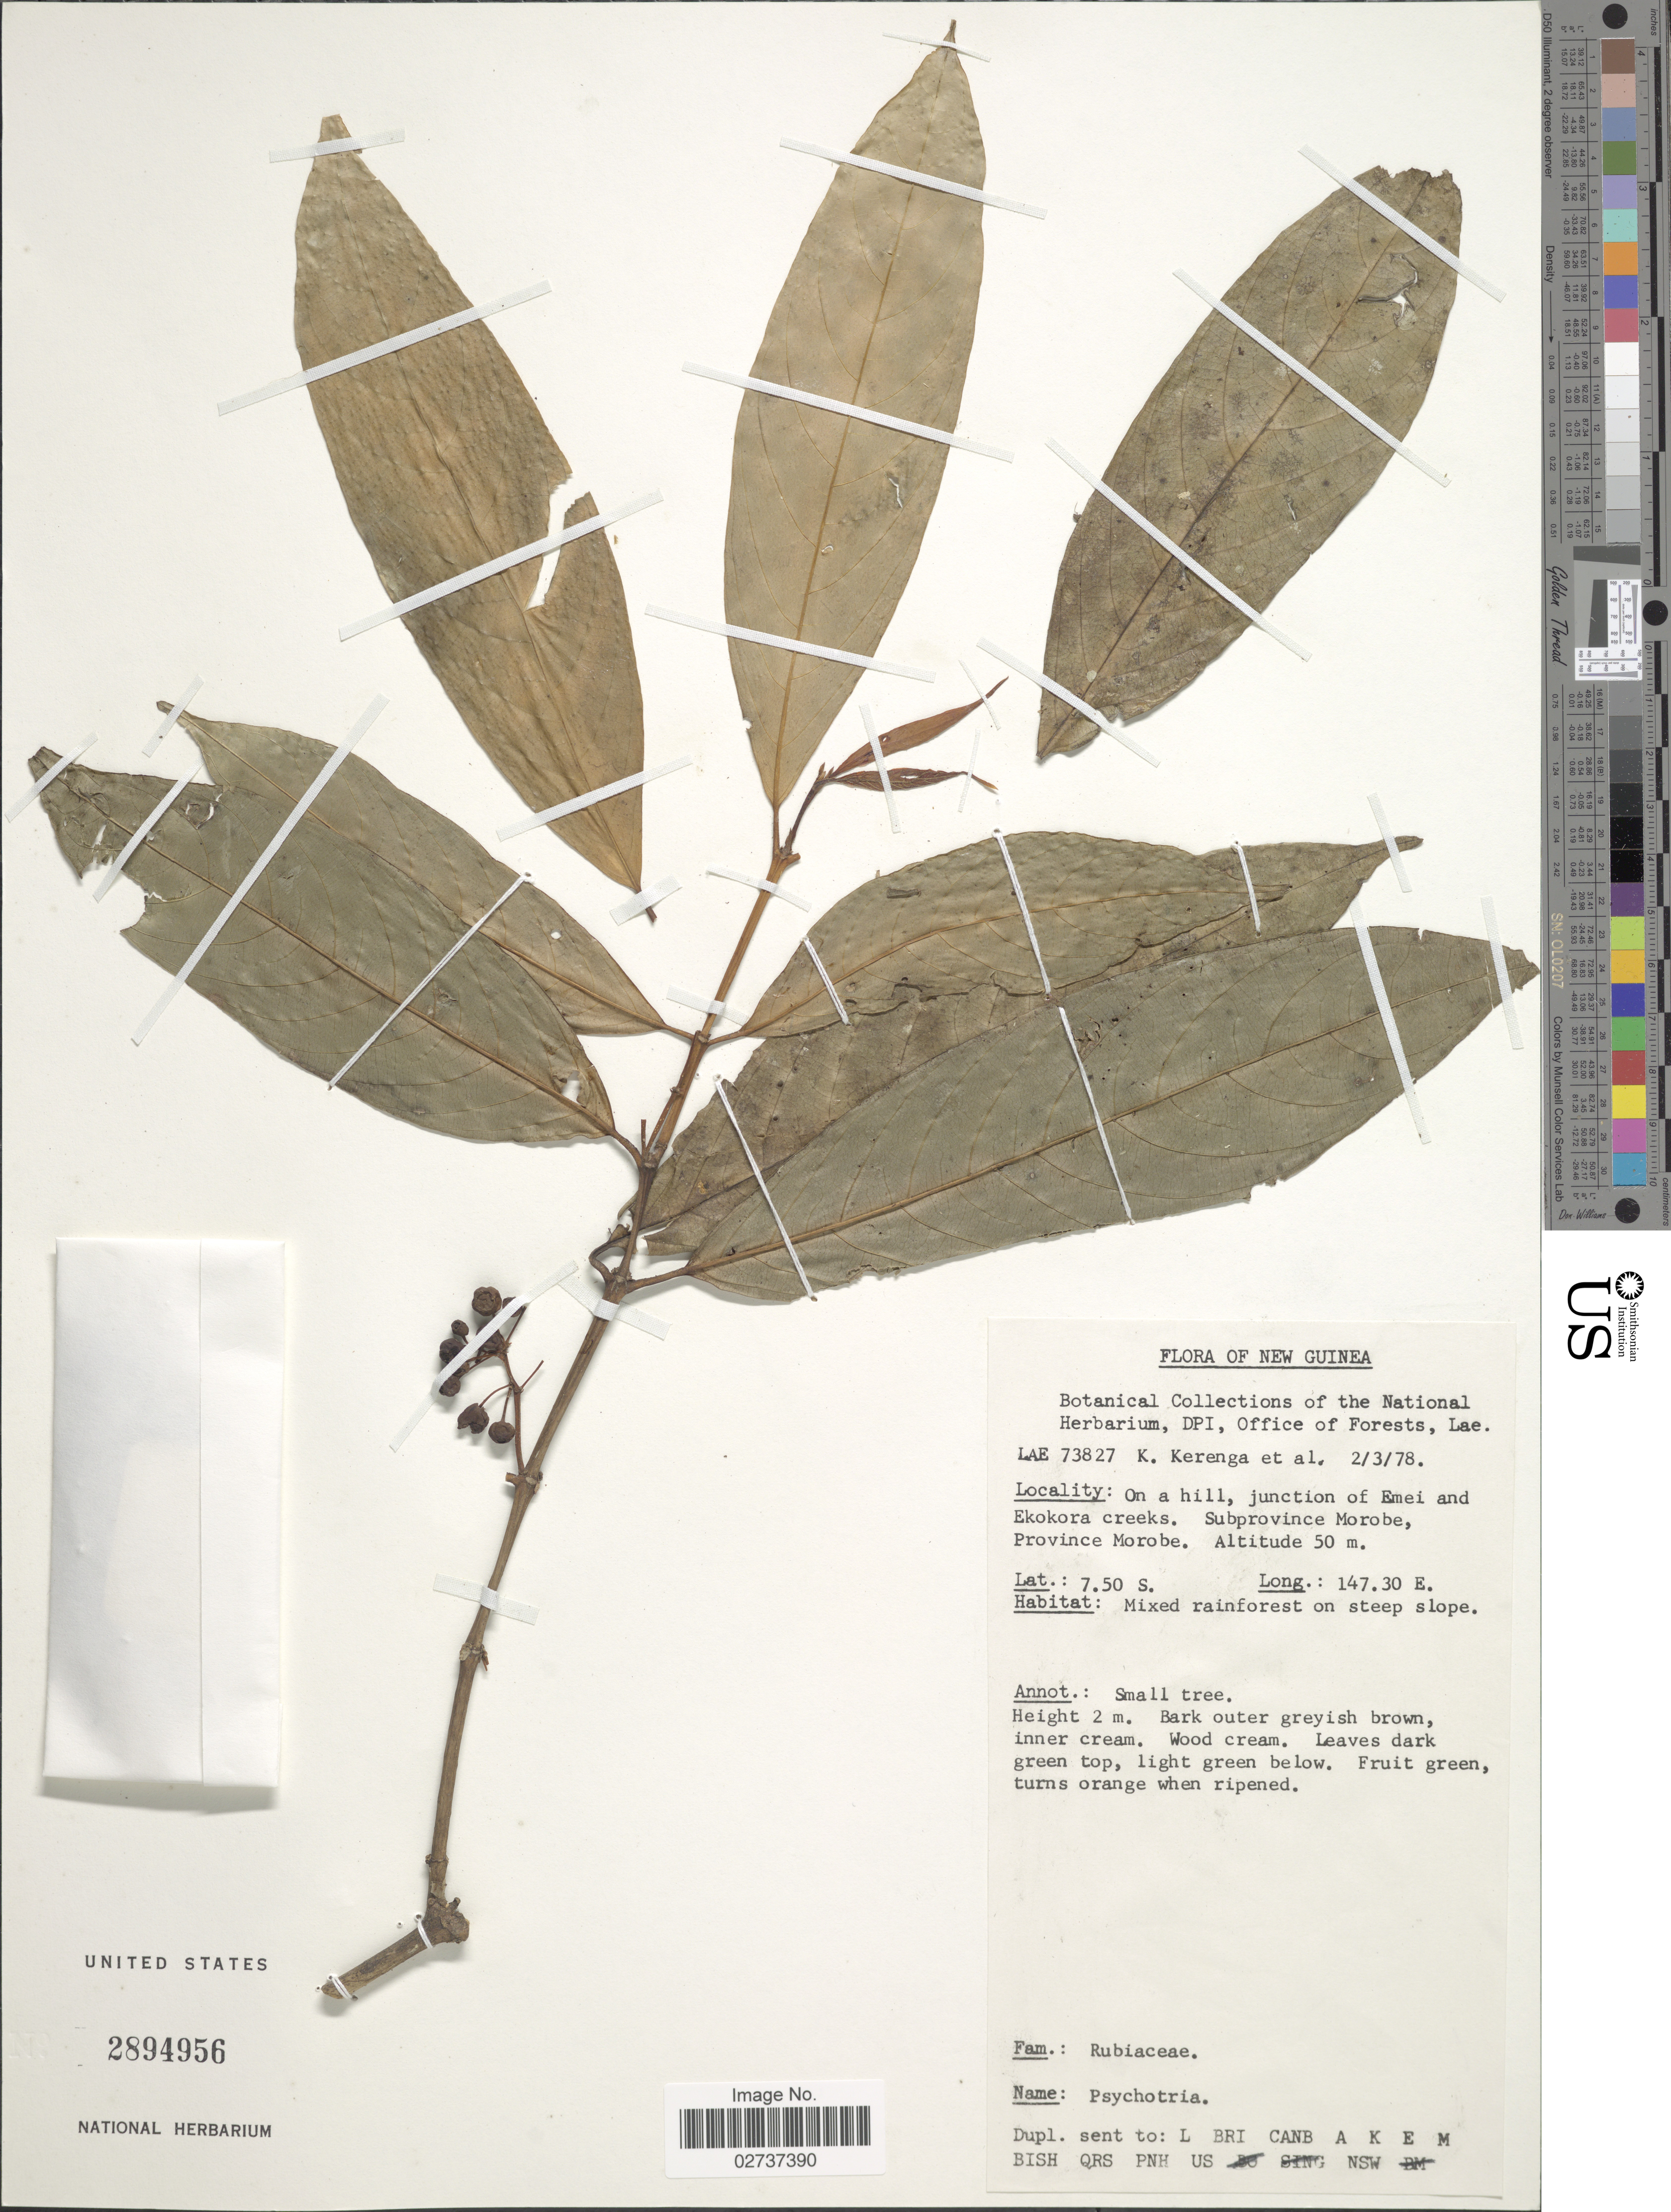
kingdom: Plantae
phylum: Tracheophyta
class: Magnoliopsida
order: Gentianales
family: Rubiaceae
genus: Psychotria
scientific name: Psychotria sp.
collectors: K. Kerenga & et al.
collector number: LAE 73827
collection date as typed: Transcribed d/m/y: 2/3/78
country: Papua New Guinea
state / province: Morobe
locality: New Guinea. On a hill, junction of Emei and Ekokora creeks. Subprovince Morobe, Province Morobe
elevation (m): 50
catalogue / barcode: US 2894956